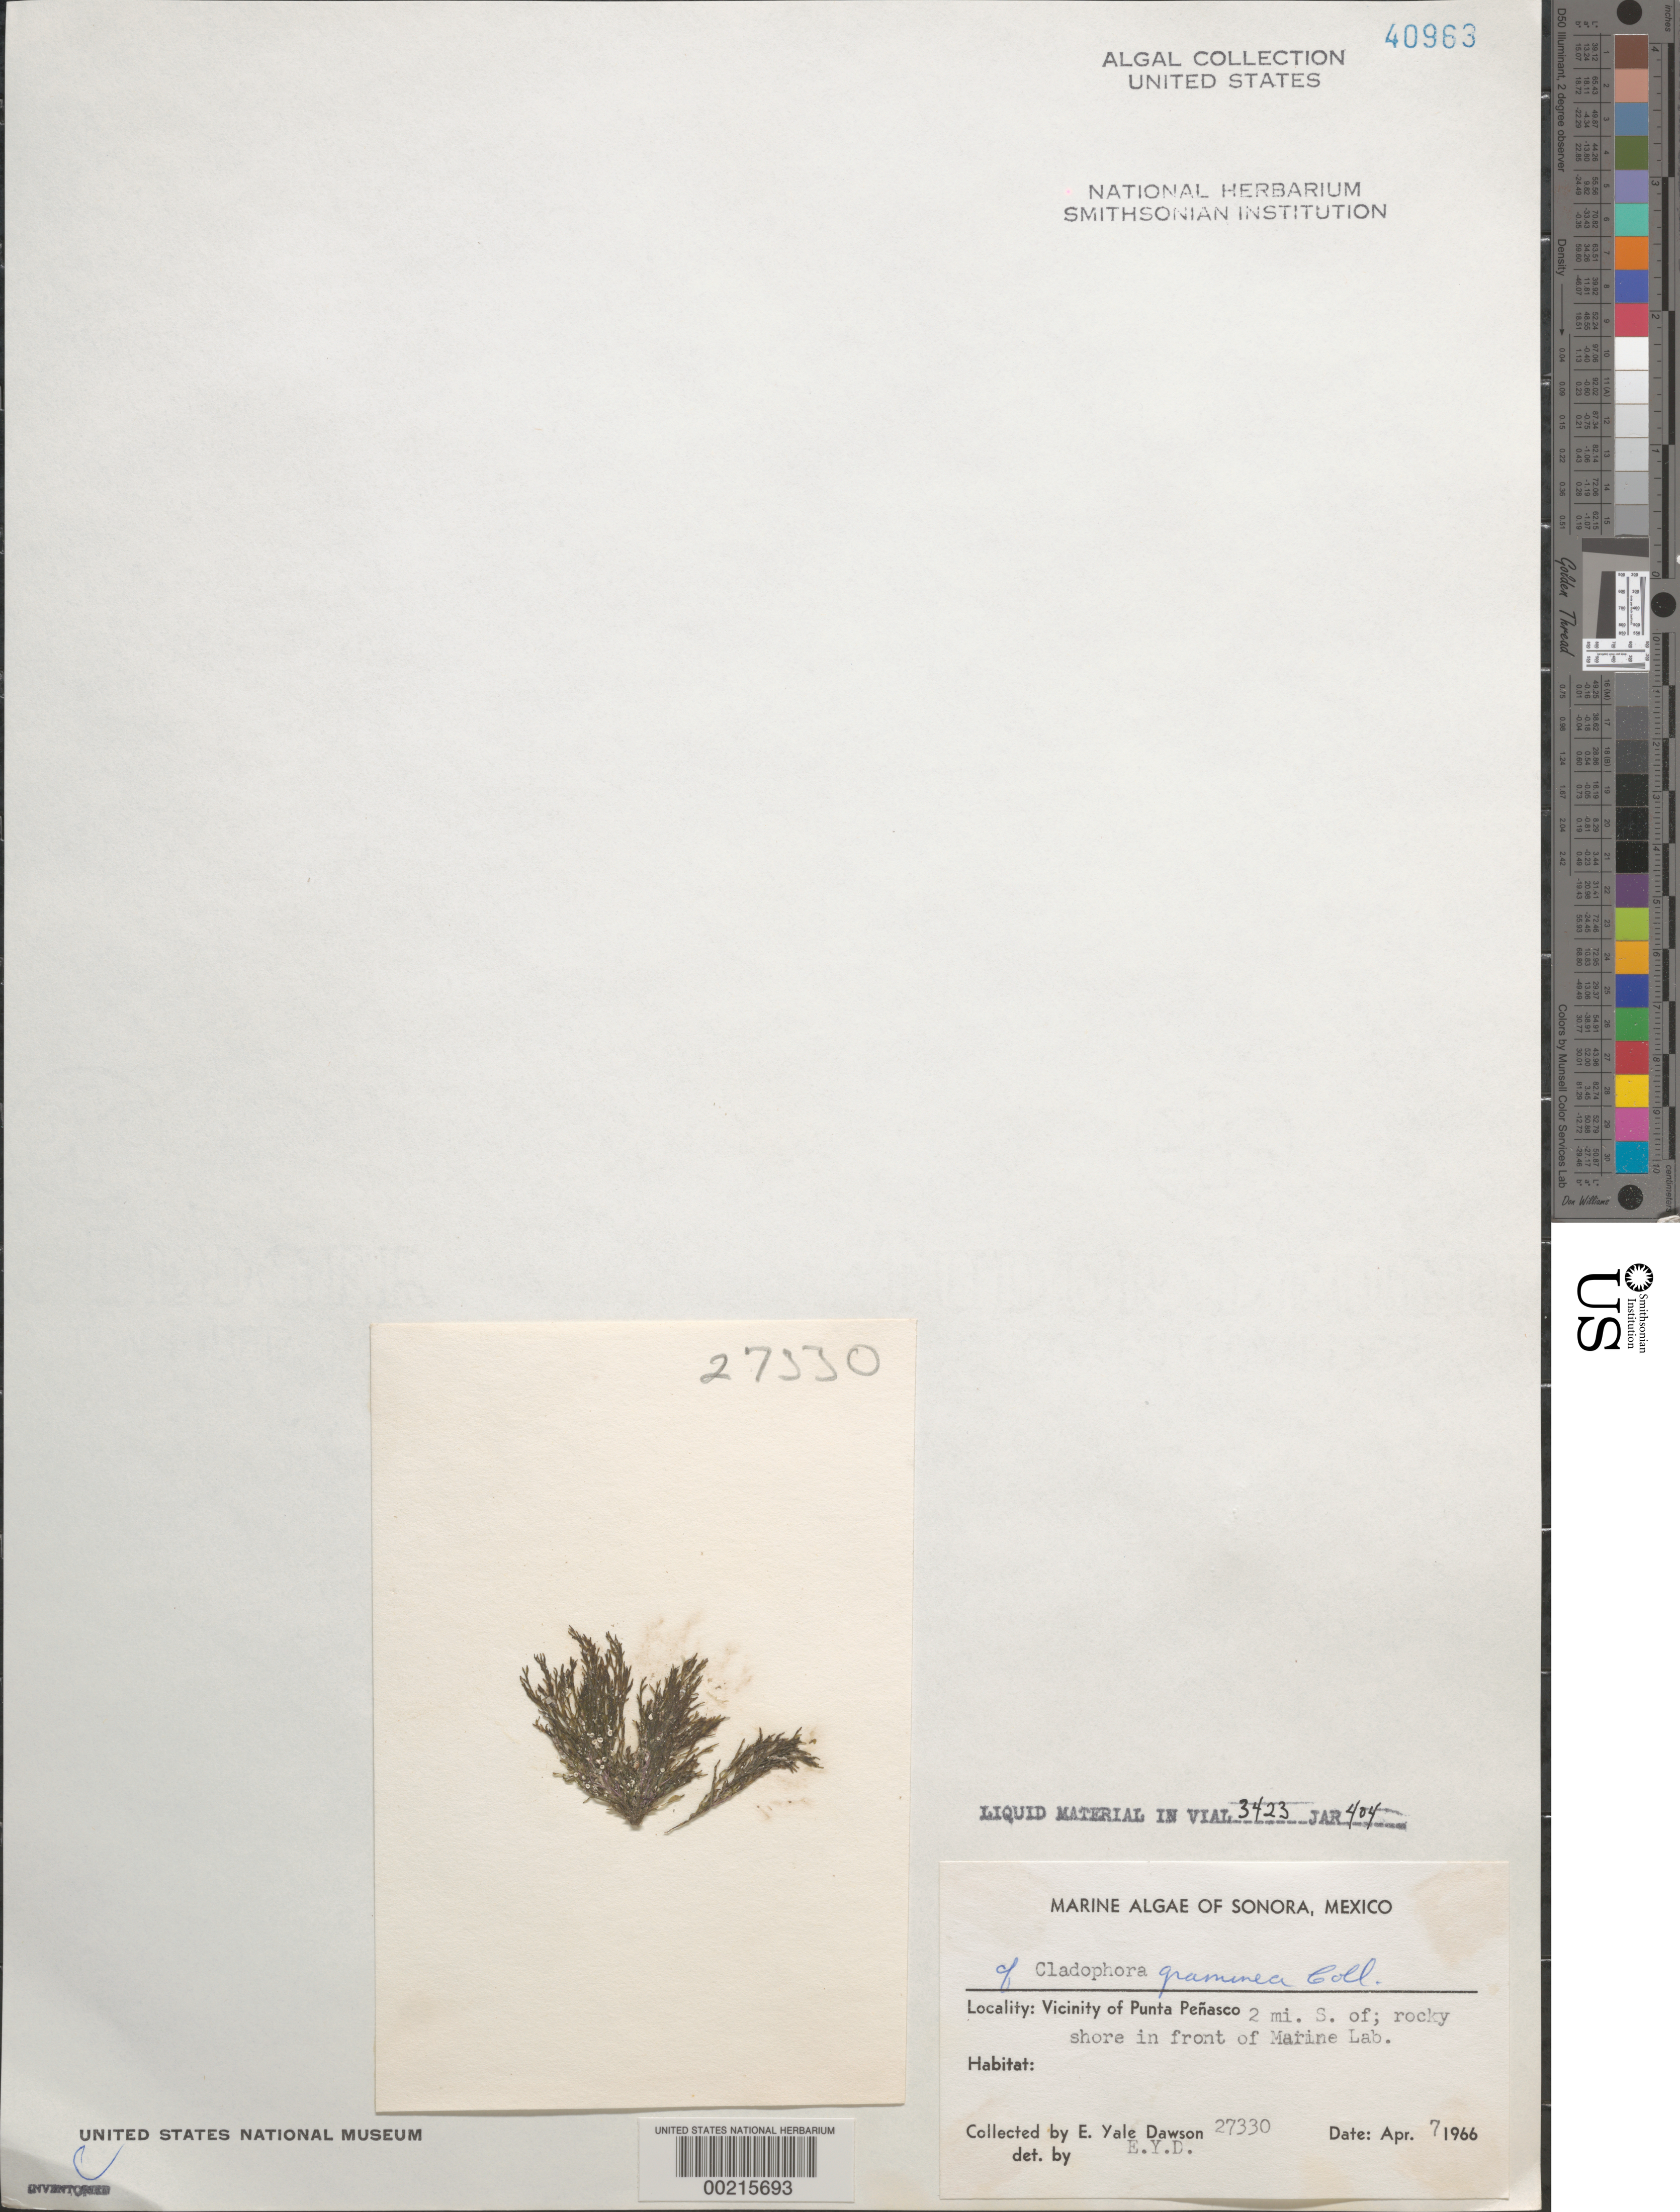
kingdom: Plantae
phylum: Chlorophyta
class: Ulvophyceae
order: Cladophorales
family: Cladophoraceae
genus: Cladophora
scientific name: Cladophora graminea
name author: Collins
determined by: Dawson, E. Y.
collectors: E. Y. Dawson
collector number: EYD 27330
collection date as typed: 07 Apr 1966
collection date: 1966-04-07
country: Mexico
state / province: Sonora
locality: Marine laboratory shore, 2 miles south of Punta Penasco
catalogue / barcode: US 40963